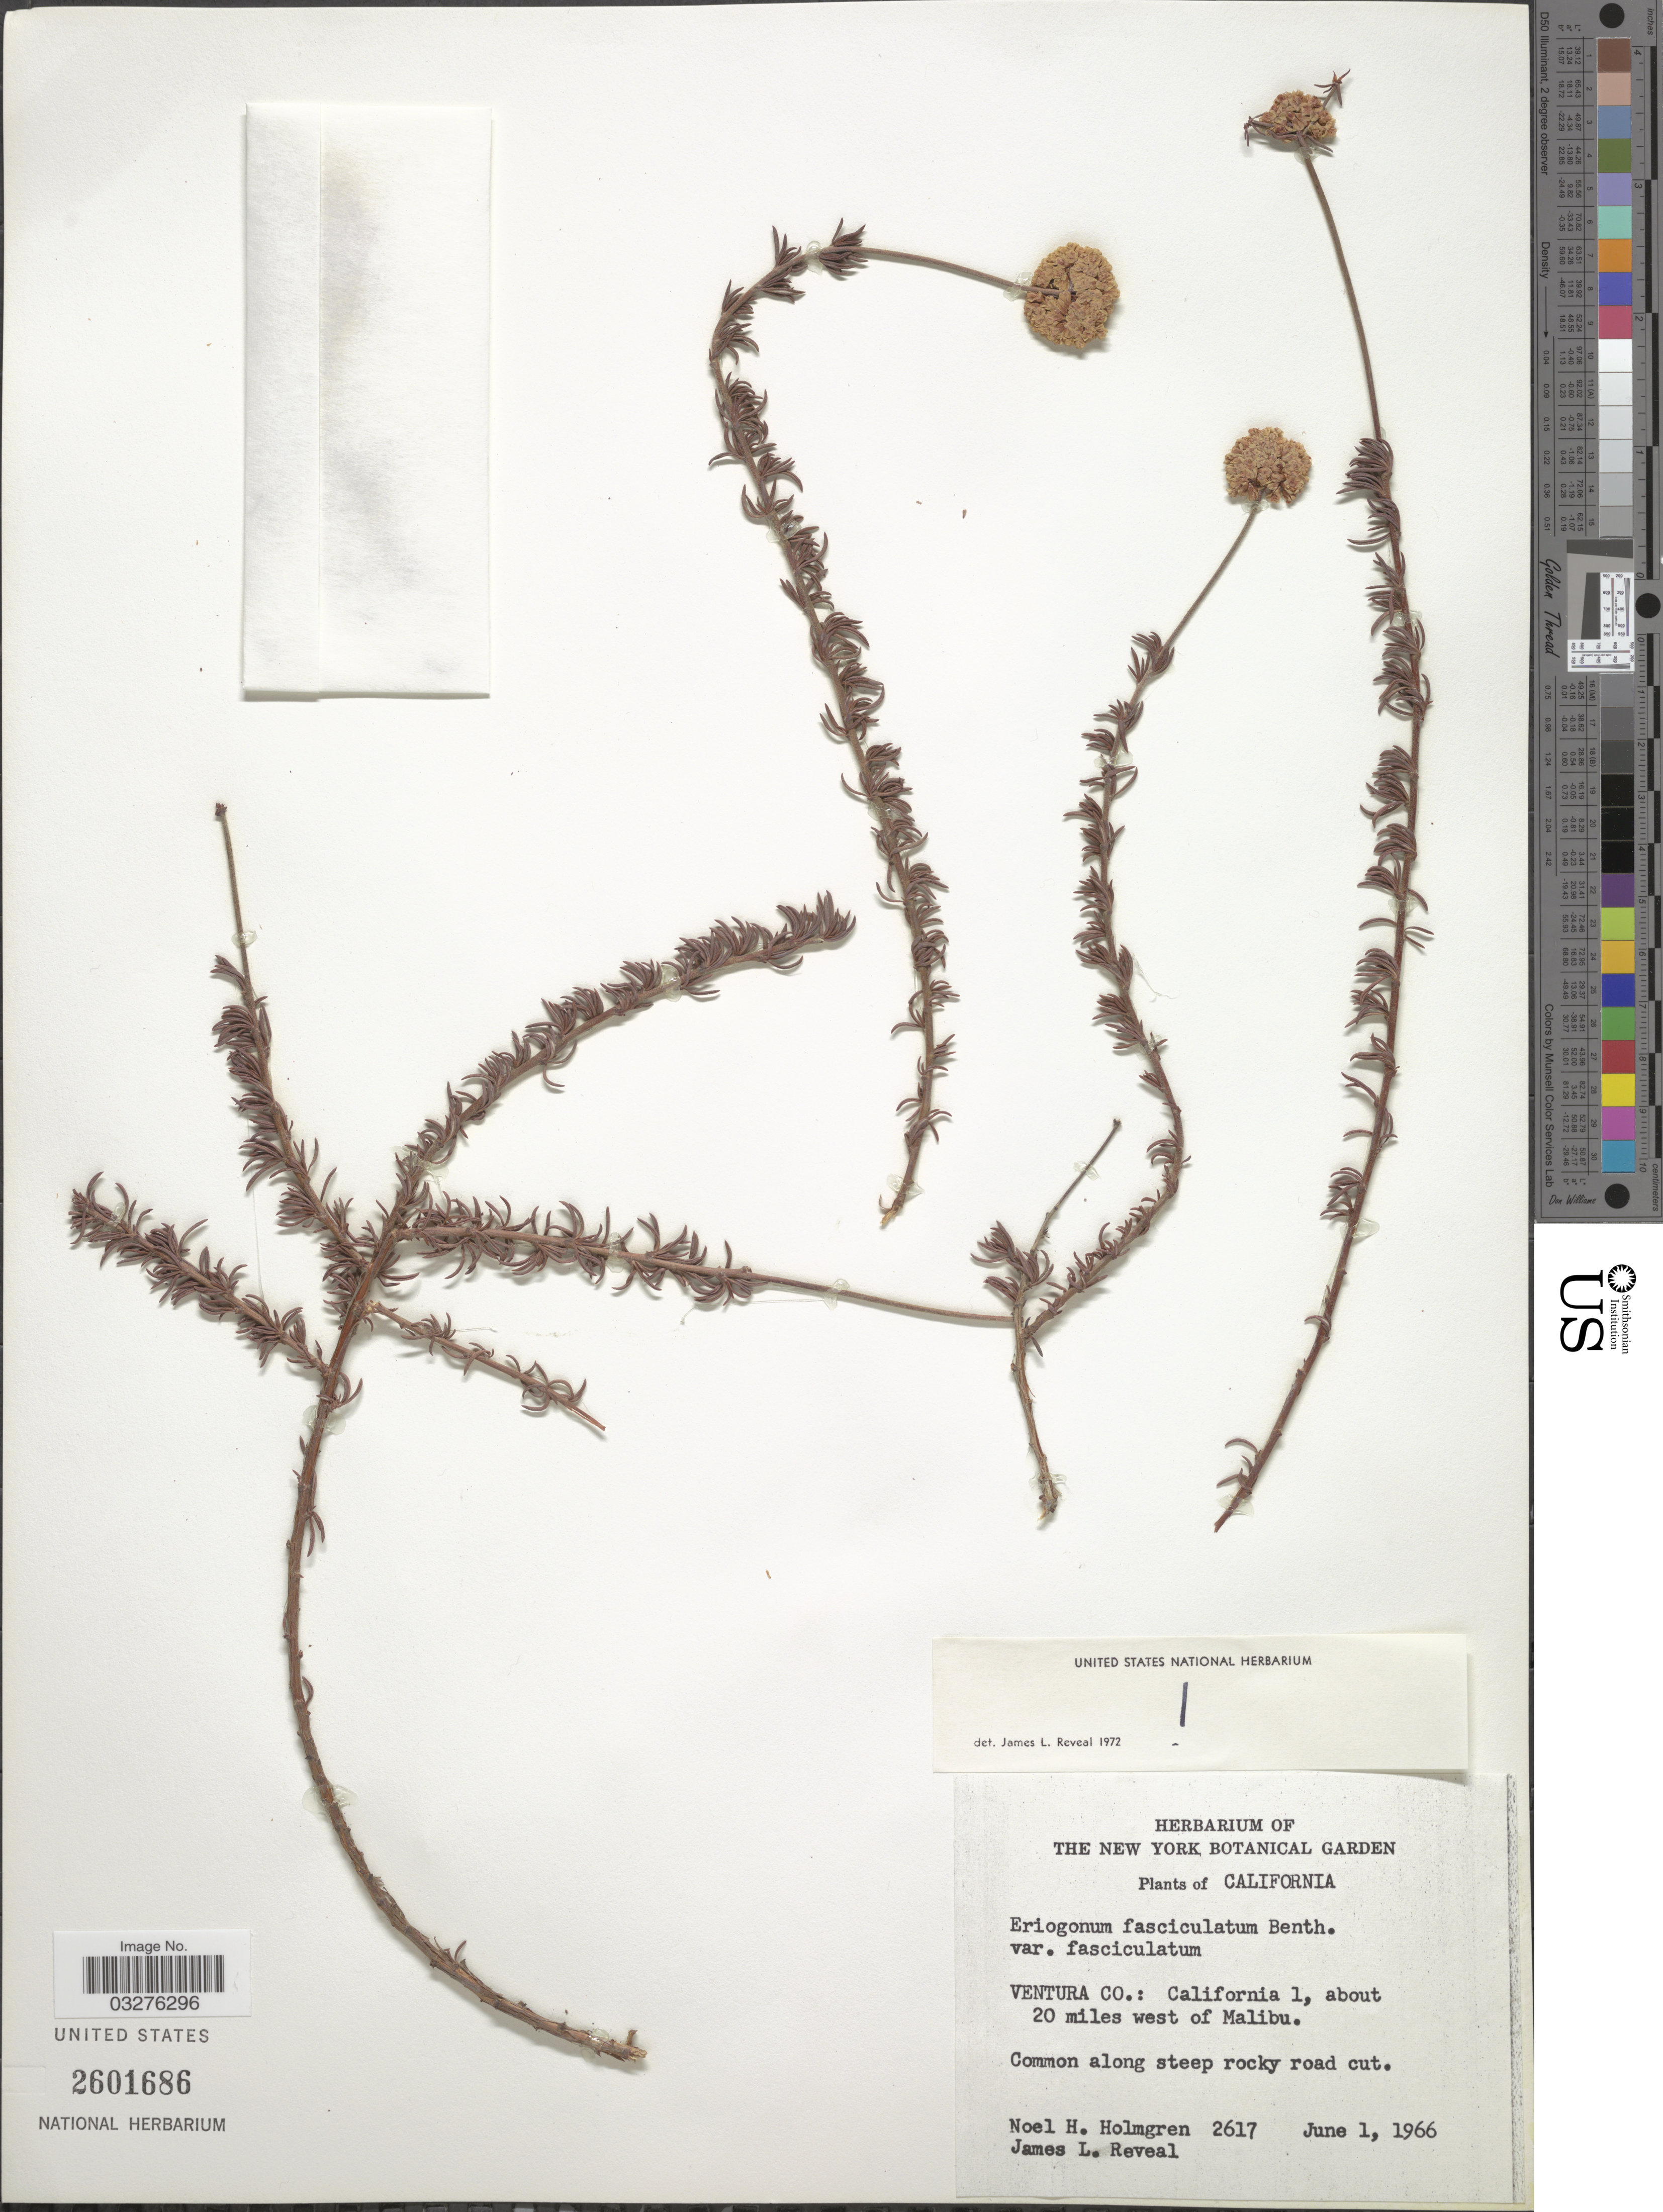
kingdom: Plantae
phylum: Tracheophyta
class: Magnoliopsida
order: Caryophyllales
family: Polygonaceae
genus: Eriogonum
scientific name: Eriogonum fasciculatum var. fasciculatum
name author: Benth.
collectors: N. H. Holmgren & J. L. Reveal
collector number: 2617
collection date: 1966-06-01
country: United States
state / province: California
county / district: Ventura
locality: Ventura Co.: California 1, about 20 miles west of Malibu.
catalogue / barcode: US 2601686